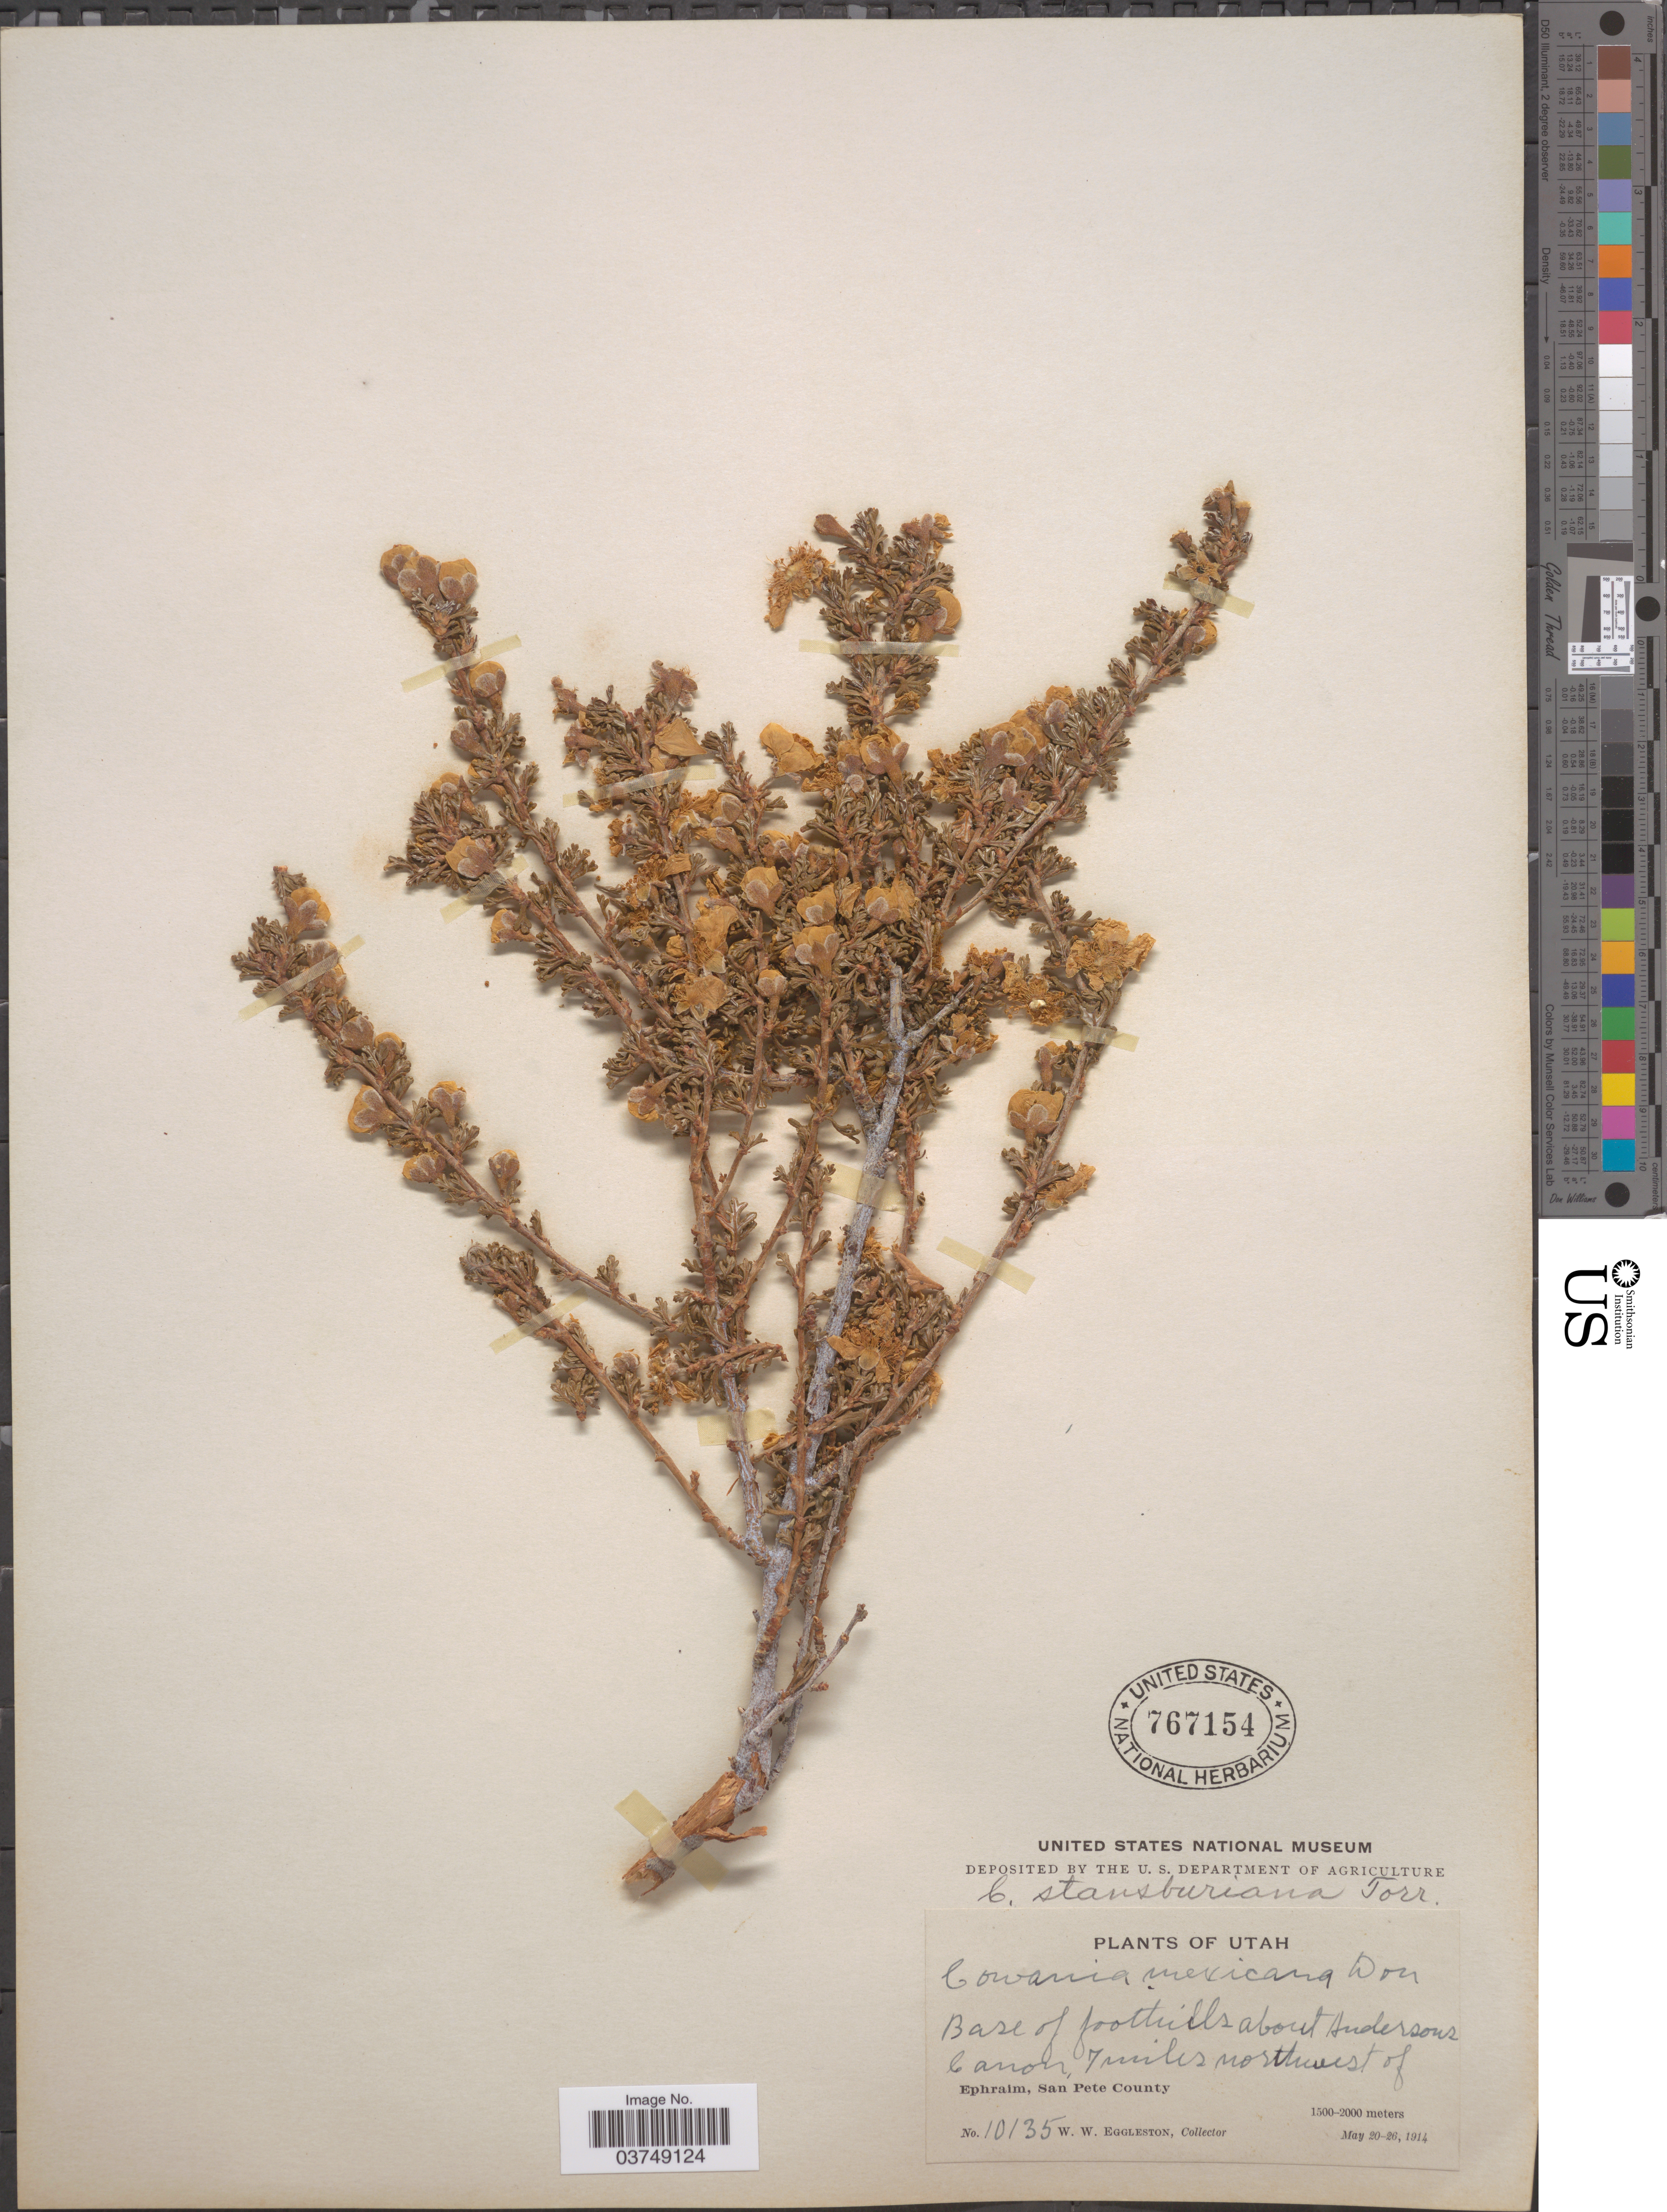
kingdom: Plantae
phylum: Tracheophyta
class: Magnoliopsida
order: Rosales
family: Rosaceae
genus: Purshia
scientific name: Purshia stansburyana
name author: (Torr.) Henrickson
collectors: W. W. Eggleston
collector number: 10135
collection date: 1914-05-20/1914-05-26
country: United States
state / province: Utah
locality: Base of foothills about Andersons Canon, 7 miles northwest of Ephraim, San Pete County.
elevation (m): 1500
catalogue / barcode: US 767154